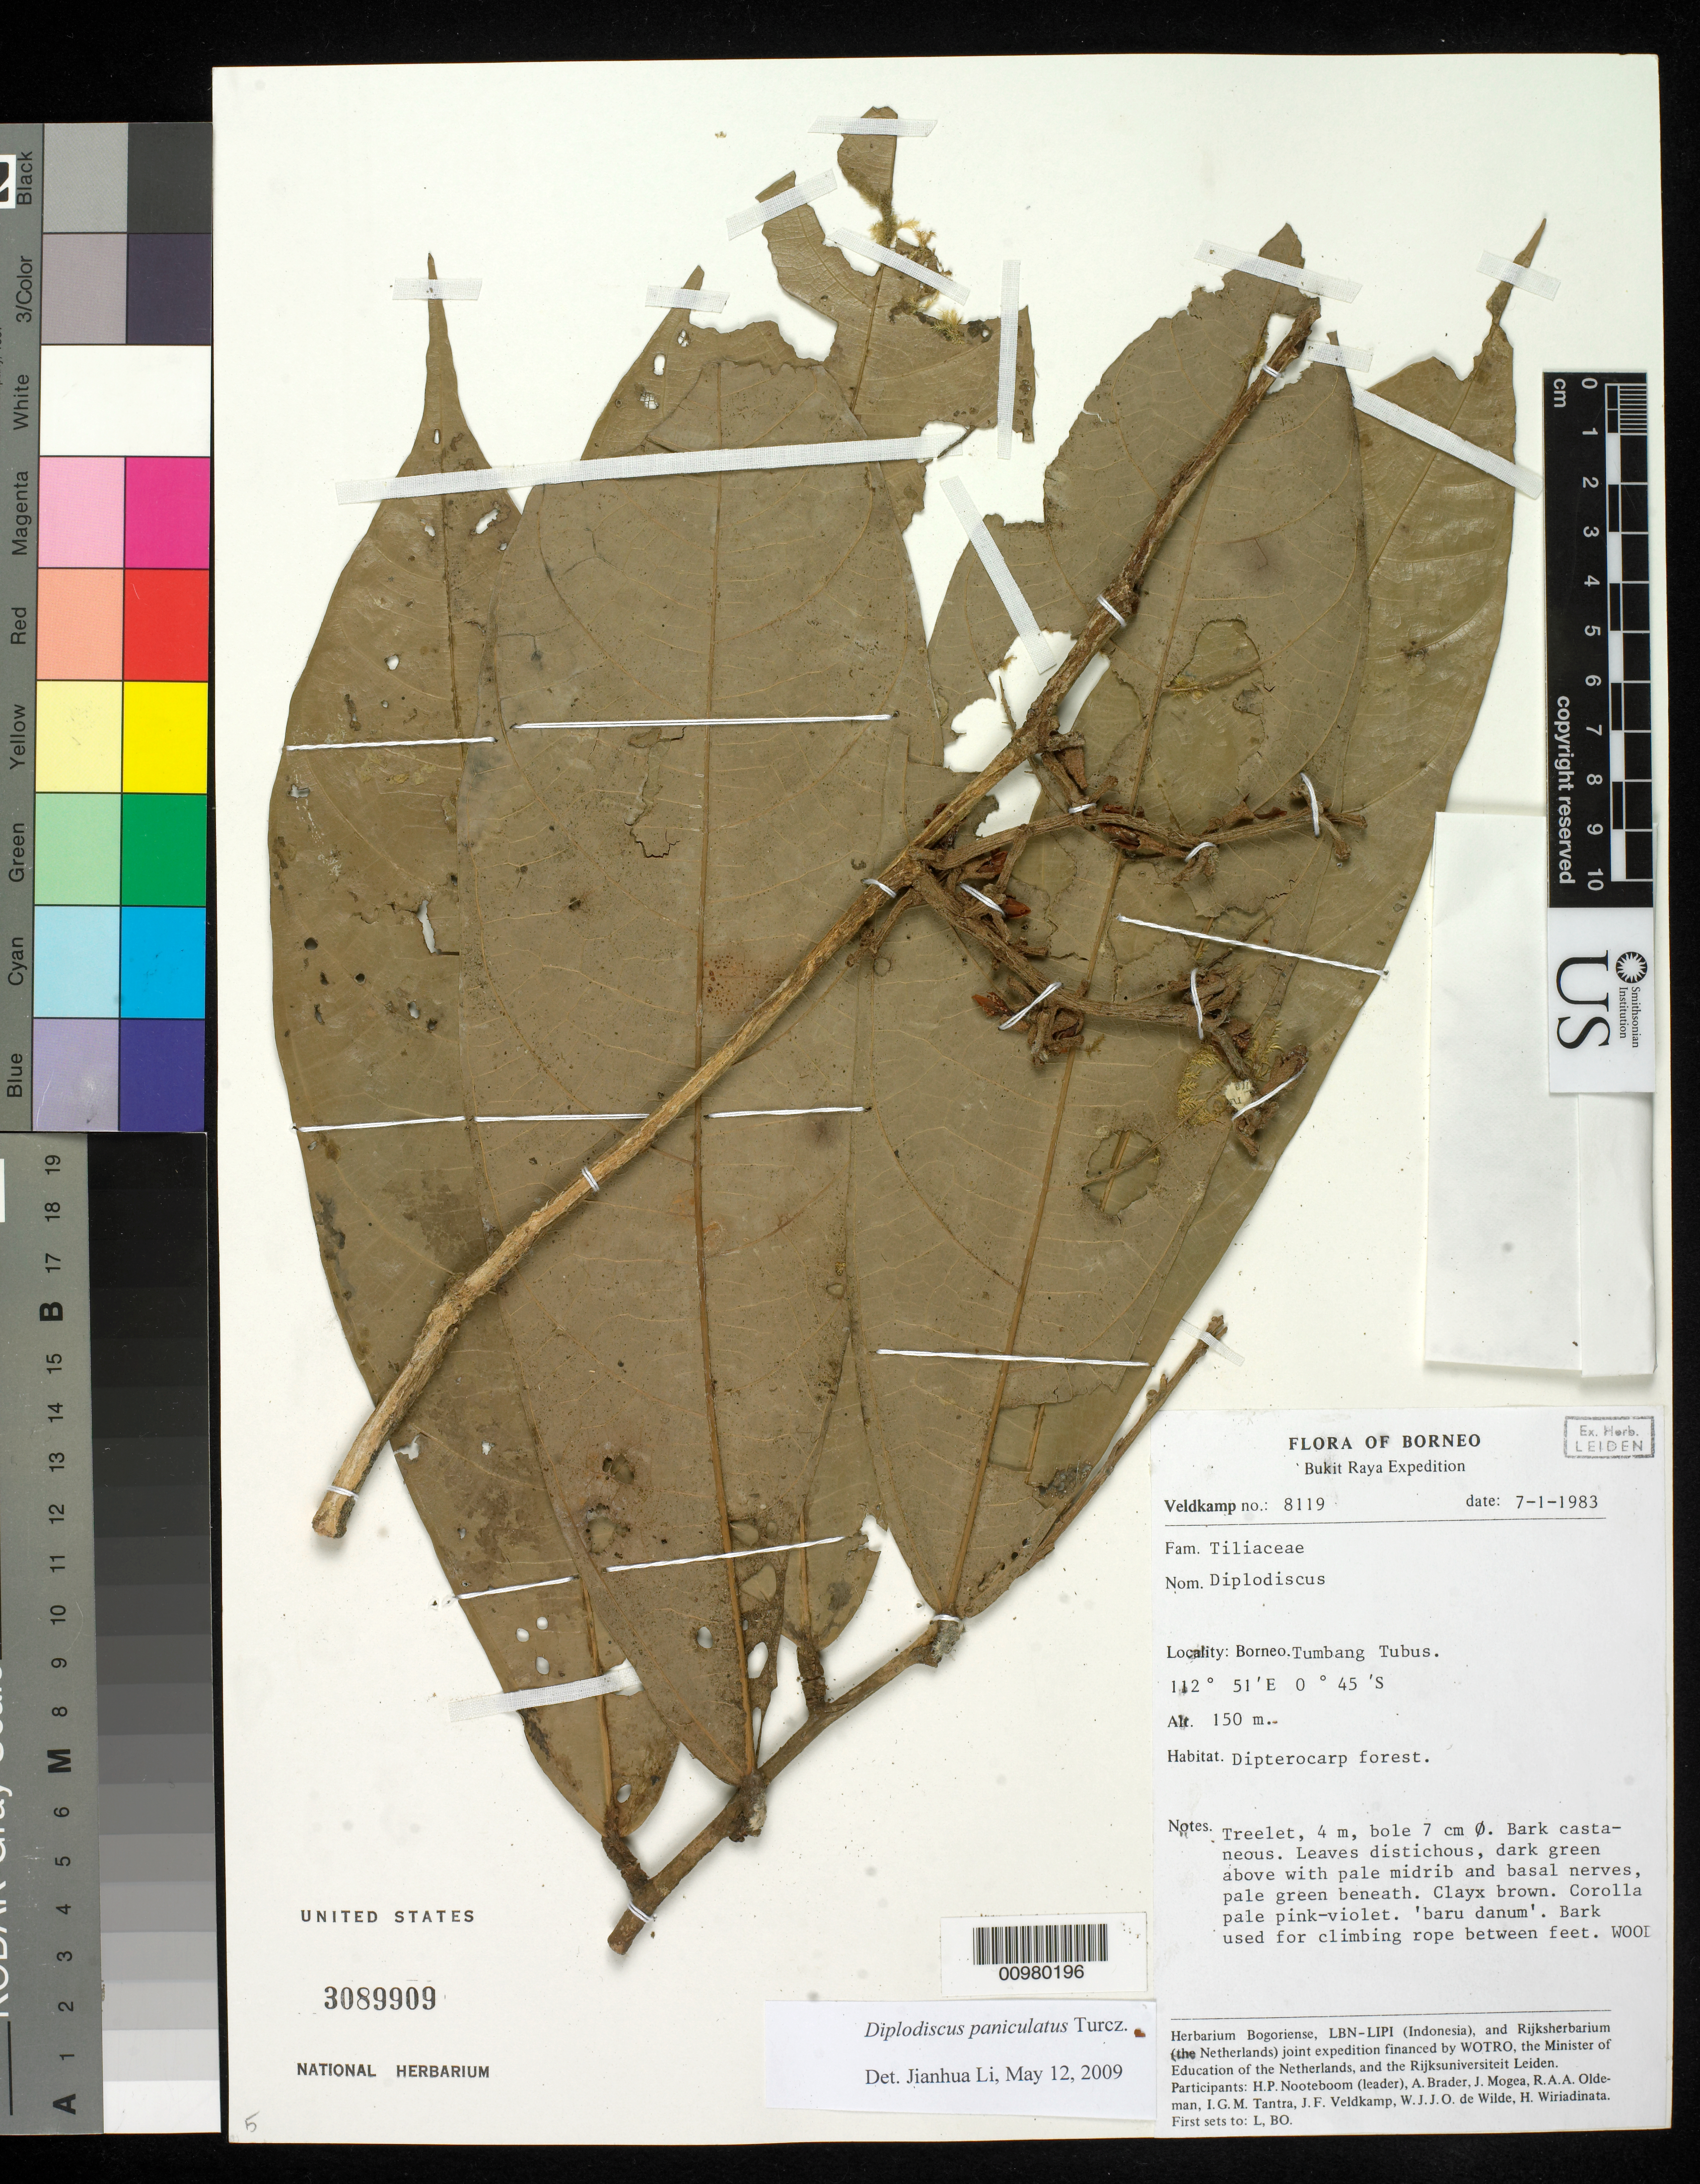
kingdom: Plantae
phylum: Tracheophyta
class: Magnoliopsida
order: Malvales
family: Malvaceae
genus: Diplodiscus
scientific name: Diplodiscus paniculatus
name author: Turcz.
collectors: J. F. Veldkamp, H. P. Nooteboom, J. Mogea, R. Oldeman, W. J. de Wilde, H. Wiriadinata, A. Brader & J. Tantra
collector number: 8119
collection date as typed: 07 Jan 1983 or 01 Jul 1983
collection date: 1983-01-07 or 1983-07-01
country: Indonesia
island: Borneo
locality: Tumbang Tubus.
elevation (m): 150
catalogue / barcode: US 3089909